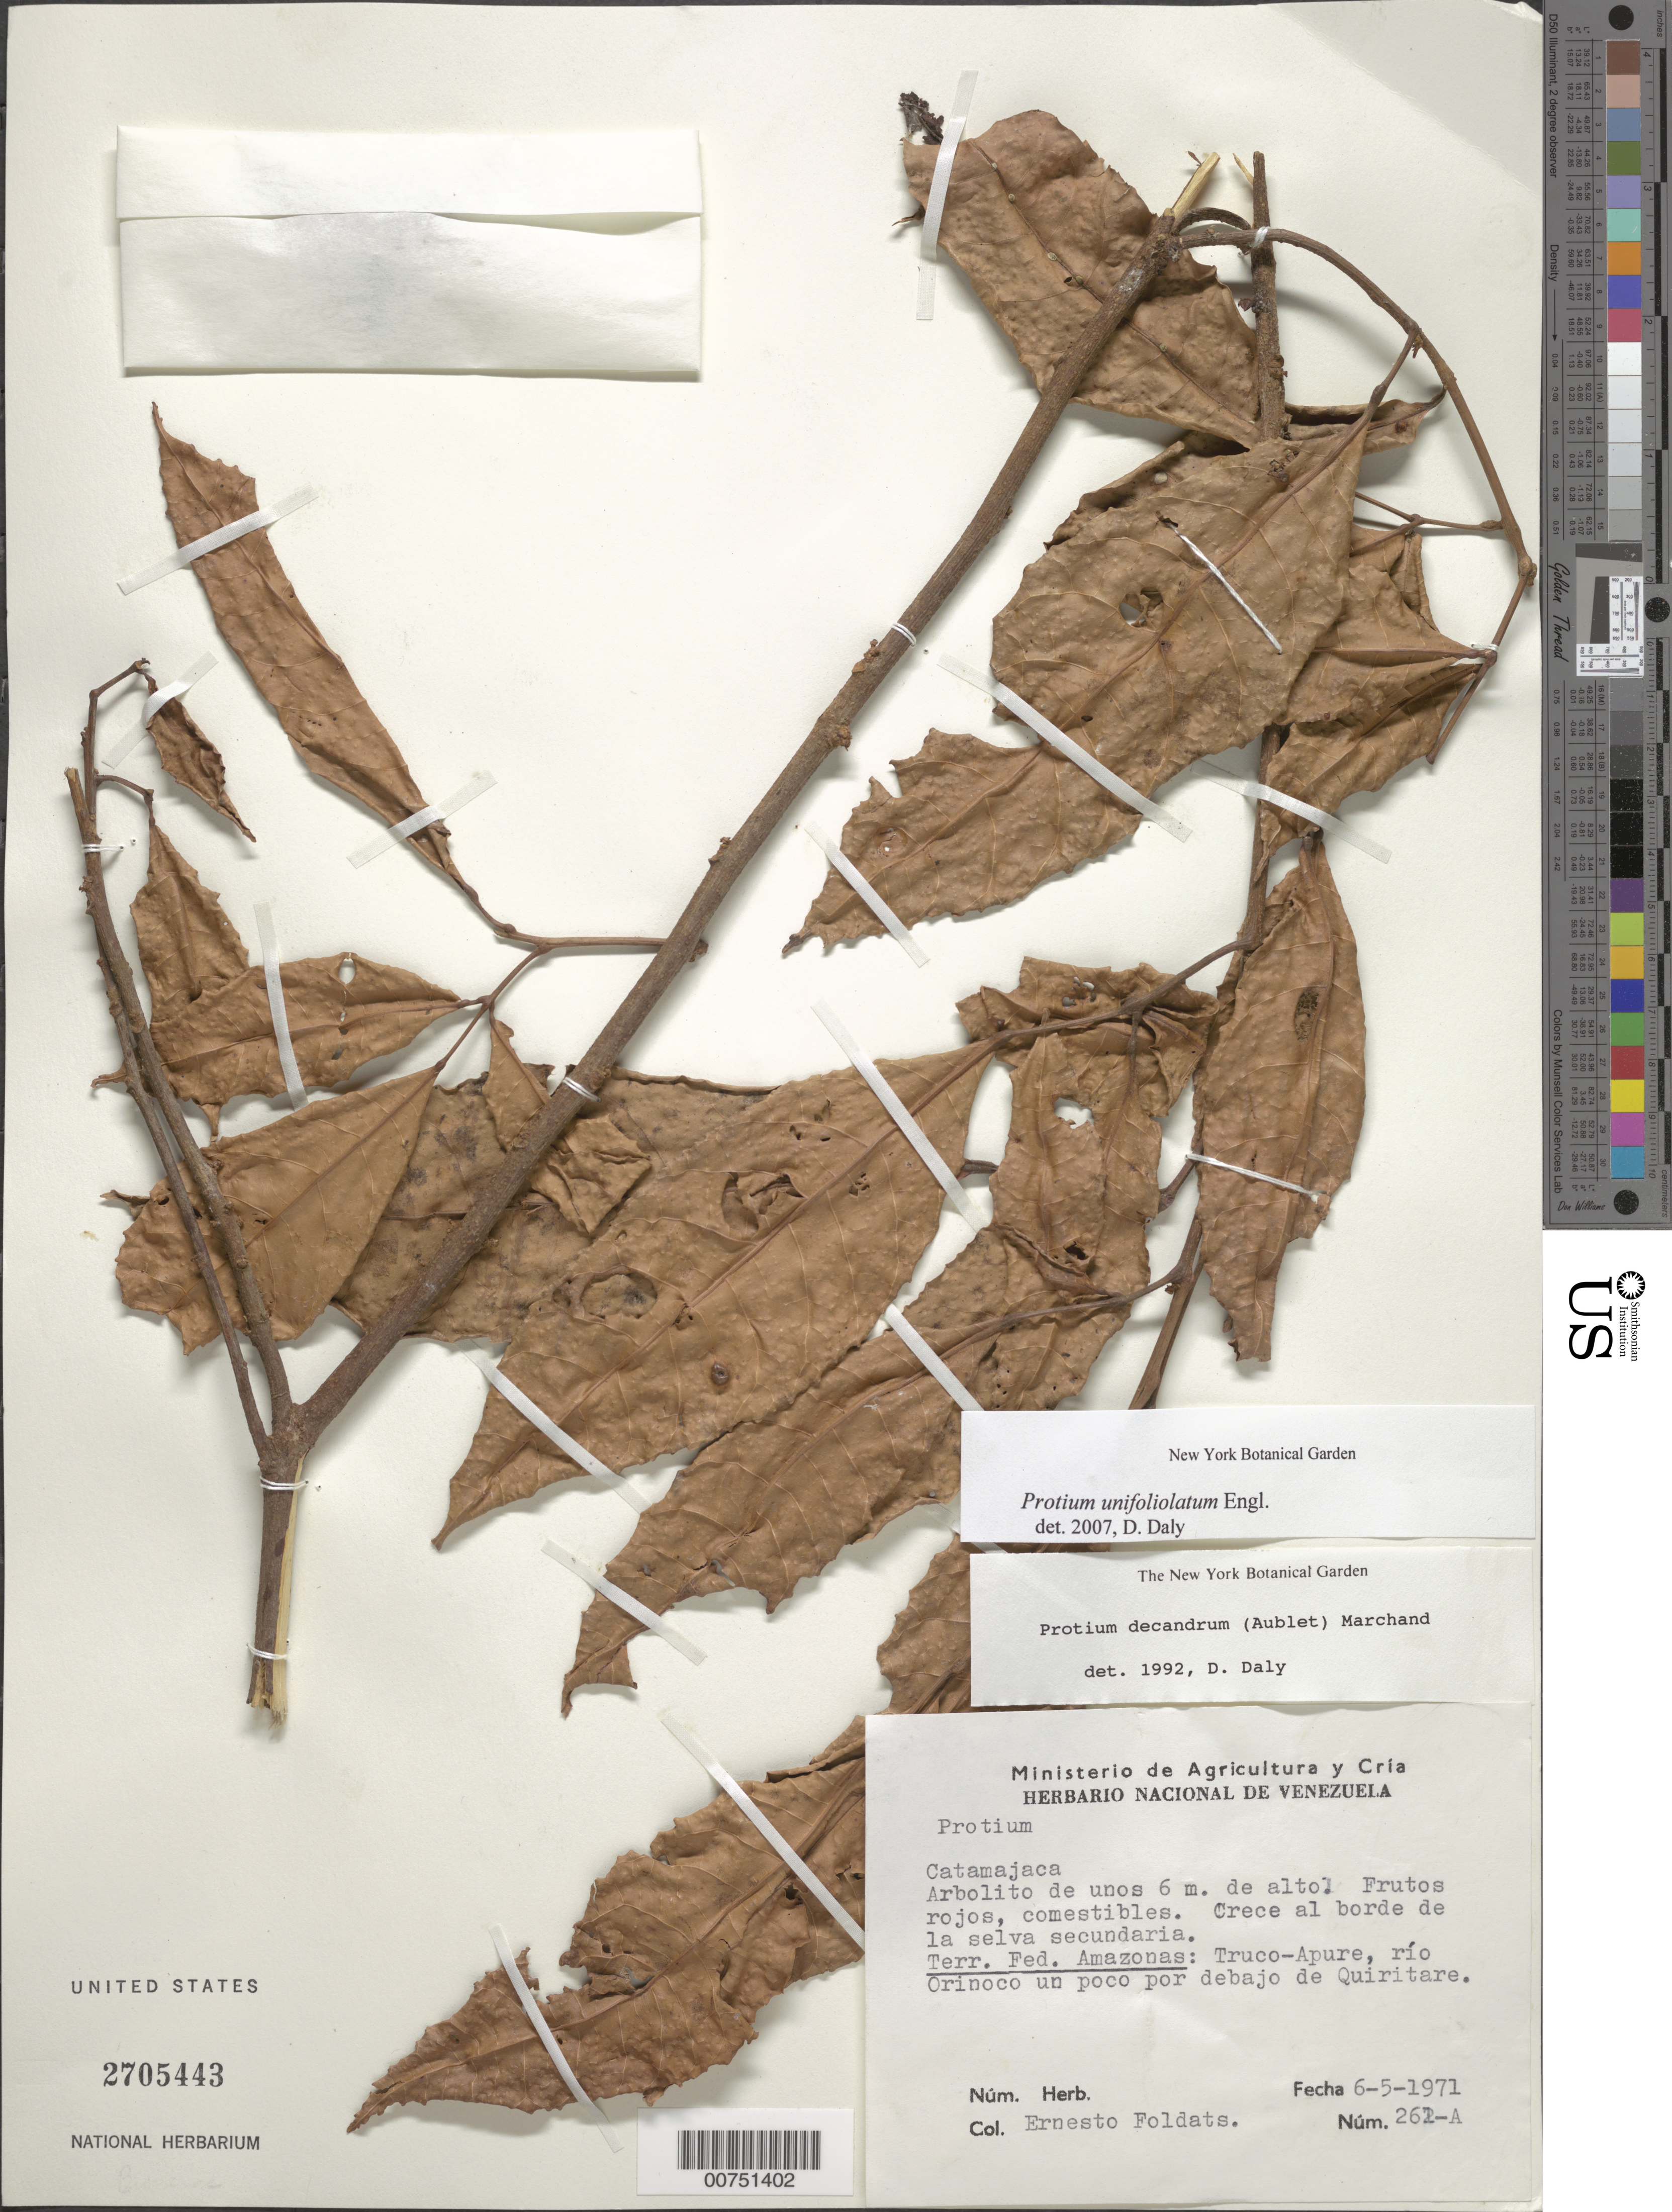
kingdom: Plantae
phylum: Tracheophyta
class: Magnoliopsida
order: Sapindales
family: Burseraceae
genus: Protium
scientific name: Protium decandrum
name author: (Aubl.) Marchand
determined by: Daly, D. C.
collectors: E. Foldats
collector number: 262 A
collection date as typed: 6-Apr-71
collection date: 1971-04-06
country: Venezuela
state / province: Amazonas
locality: Troco-Apure, Río Orinoco, un poco por debajo de Quiritare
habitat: Crece al bordede la selve secudaria.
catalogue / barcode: US 2705443